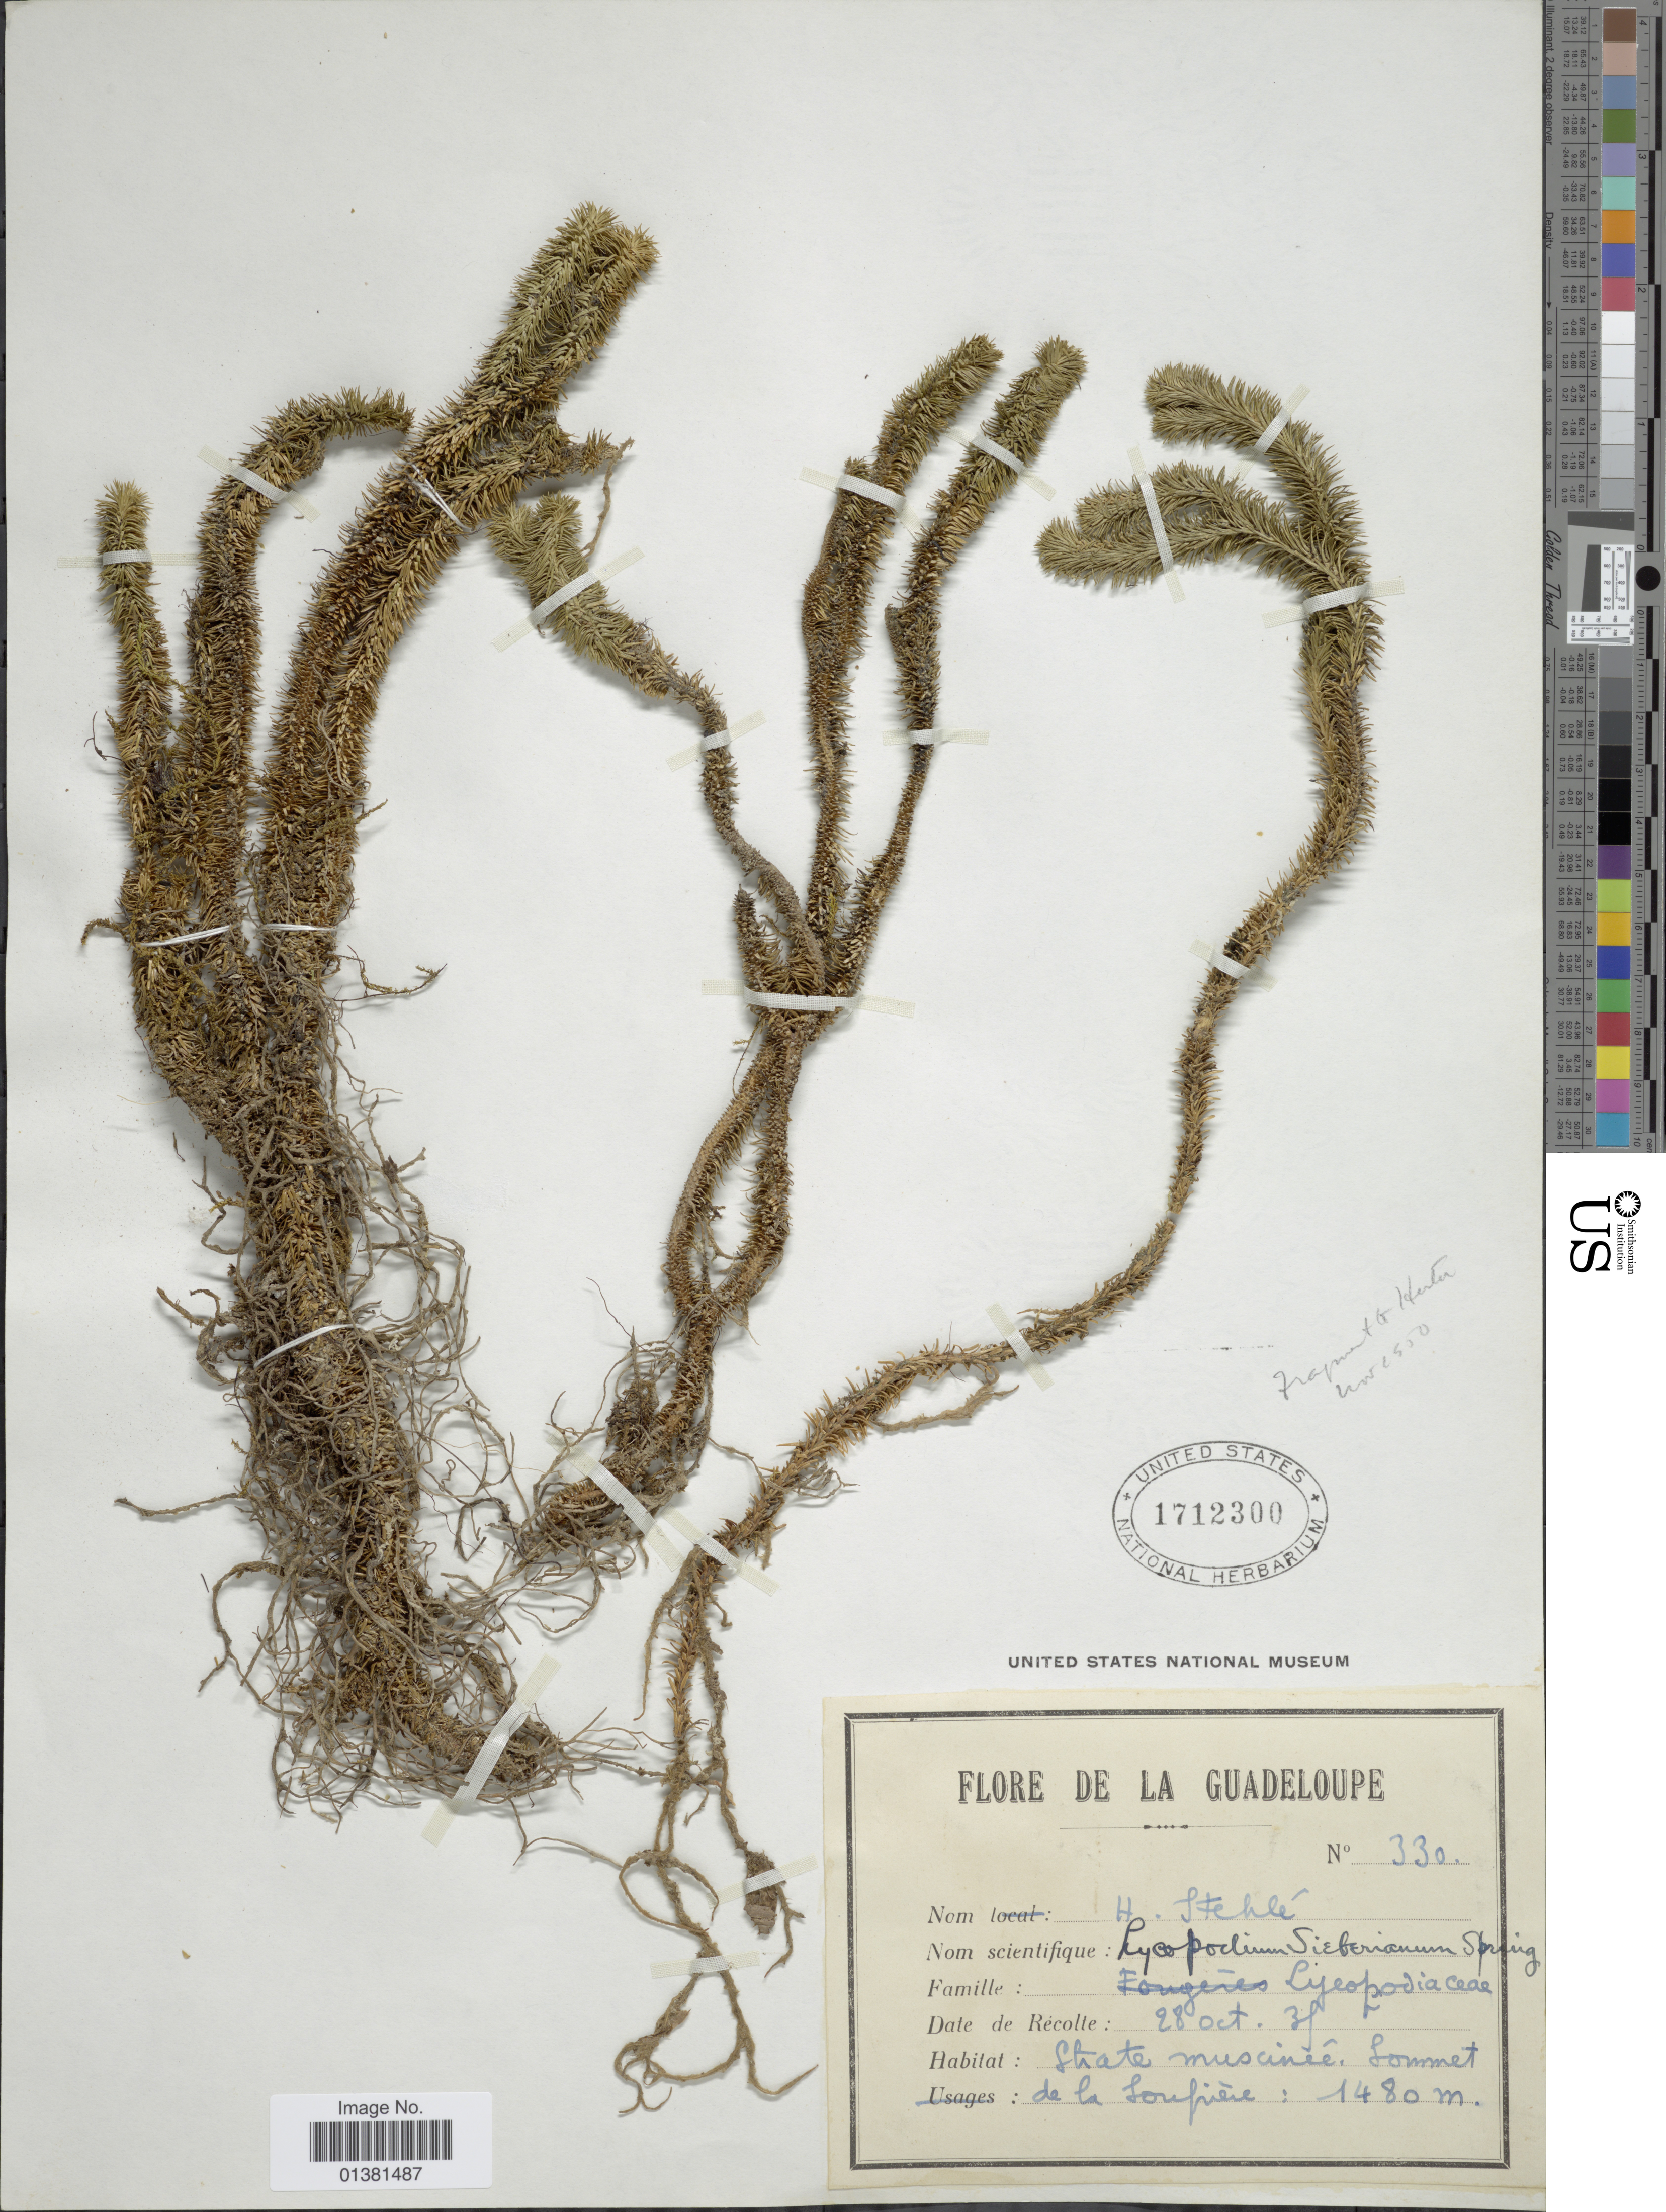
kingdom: Plantae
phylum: Tracheophyta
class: Lycopodiopsida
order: Lycopodiales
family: Lycopodiaceae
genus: Phlegmariurus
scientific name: Phlegmariurus sieberianus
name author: (Spring) B. Øllg.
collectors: H. Stehlé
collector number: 330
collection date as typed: Transcribed d/m/y: 28/10/38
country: Guadeloupe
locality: State muscineê Sommet de la Soufriere.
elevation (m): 1480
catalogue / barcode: US 1712300